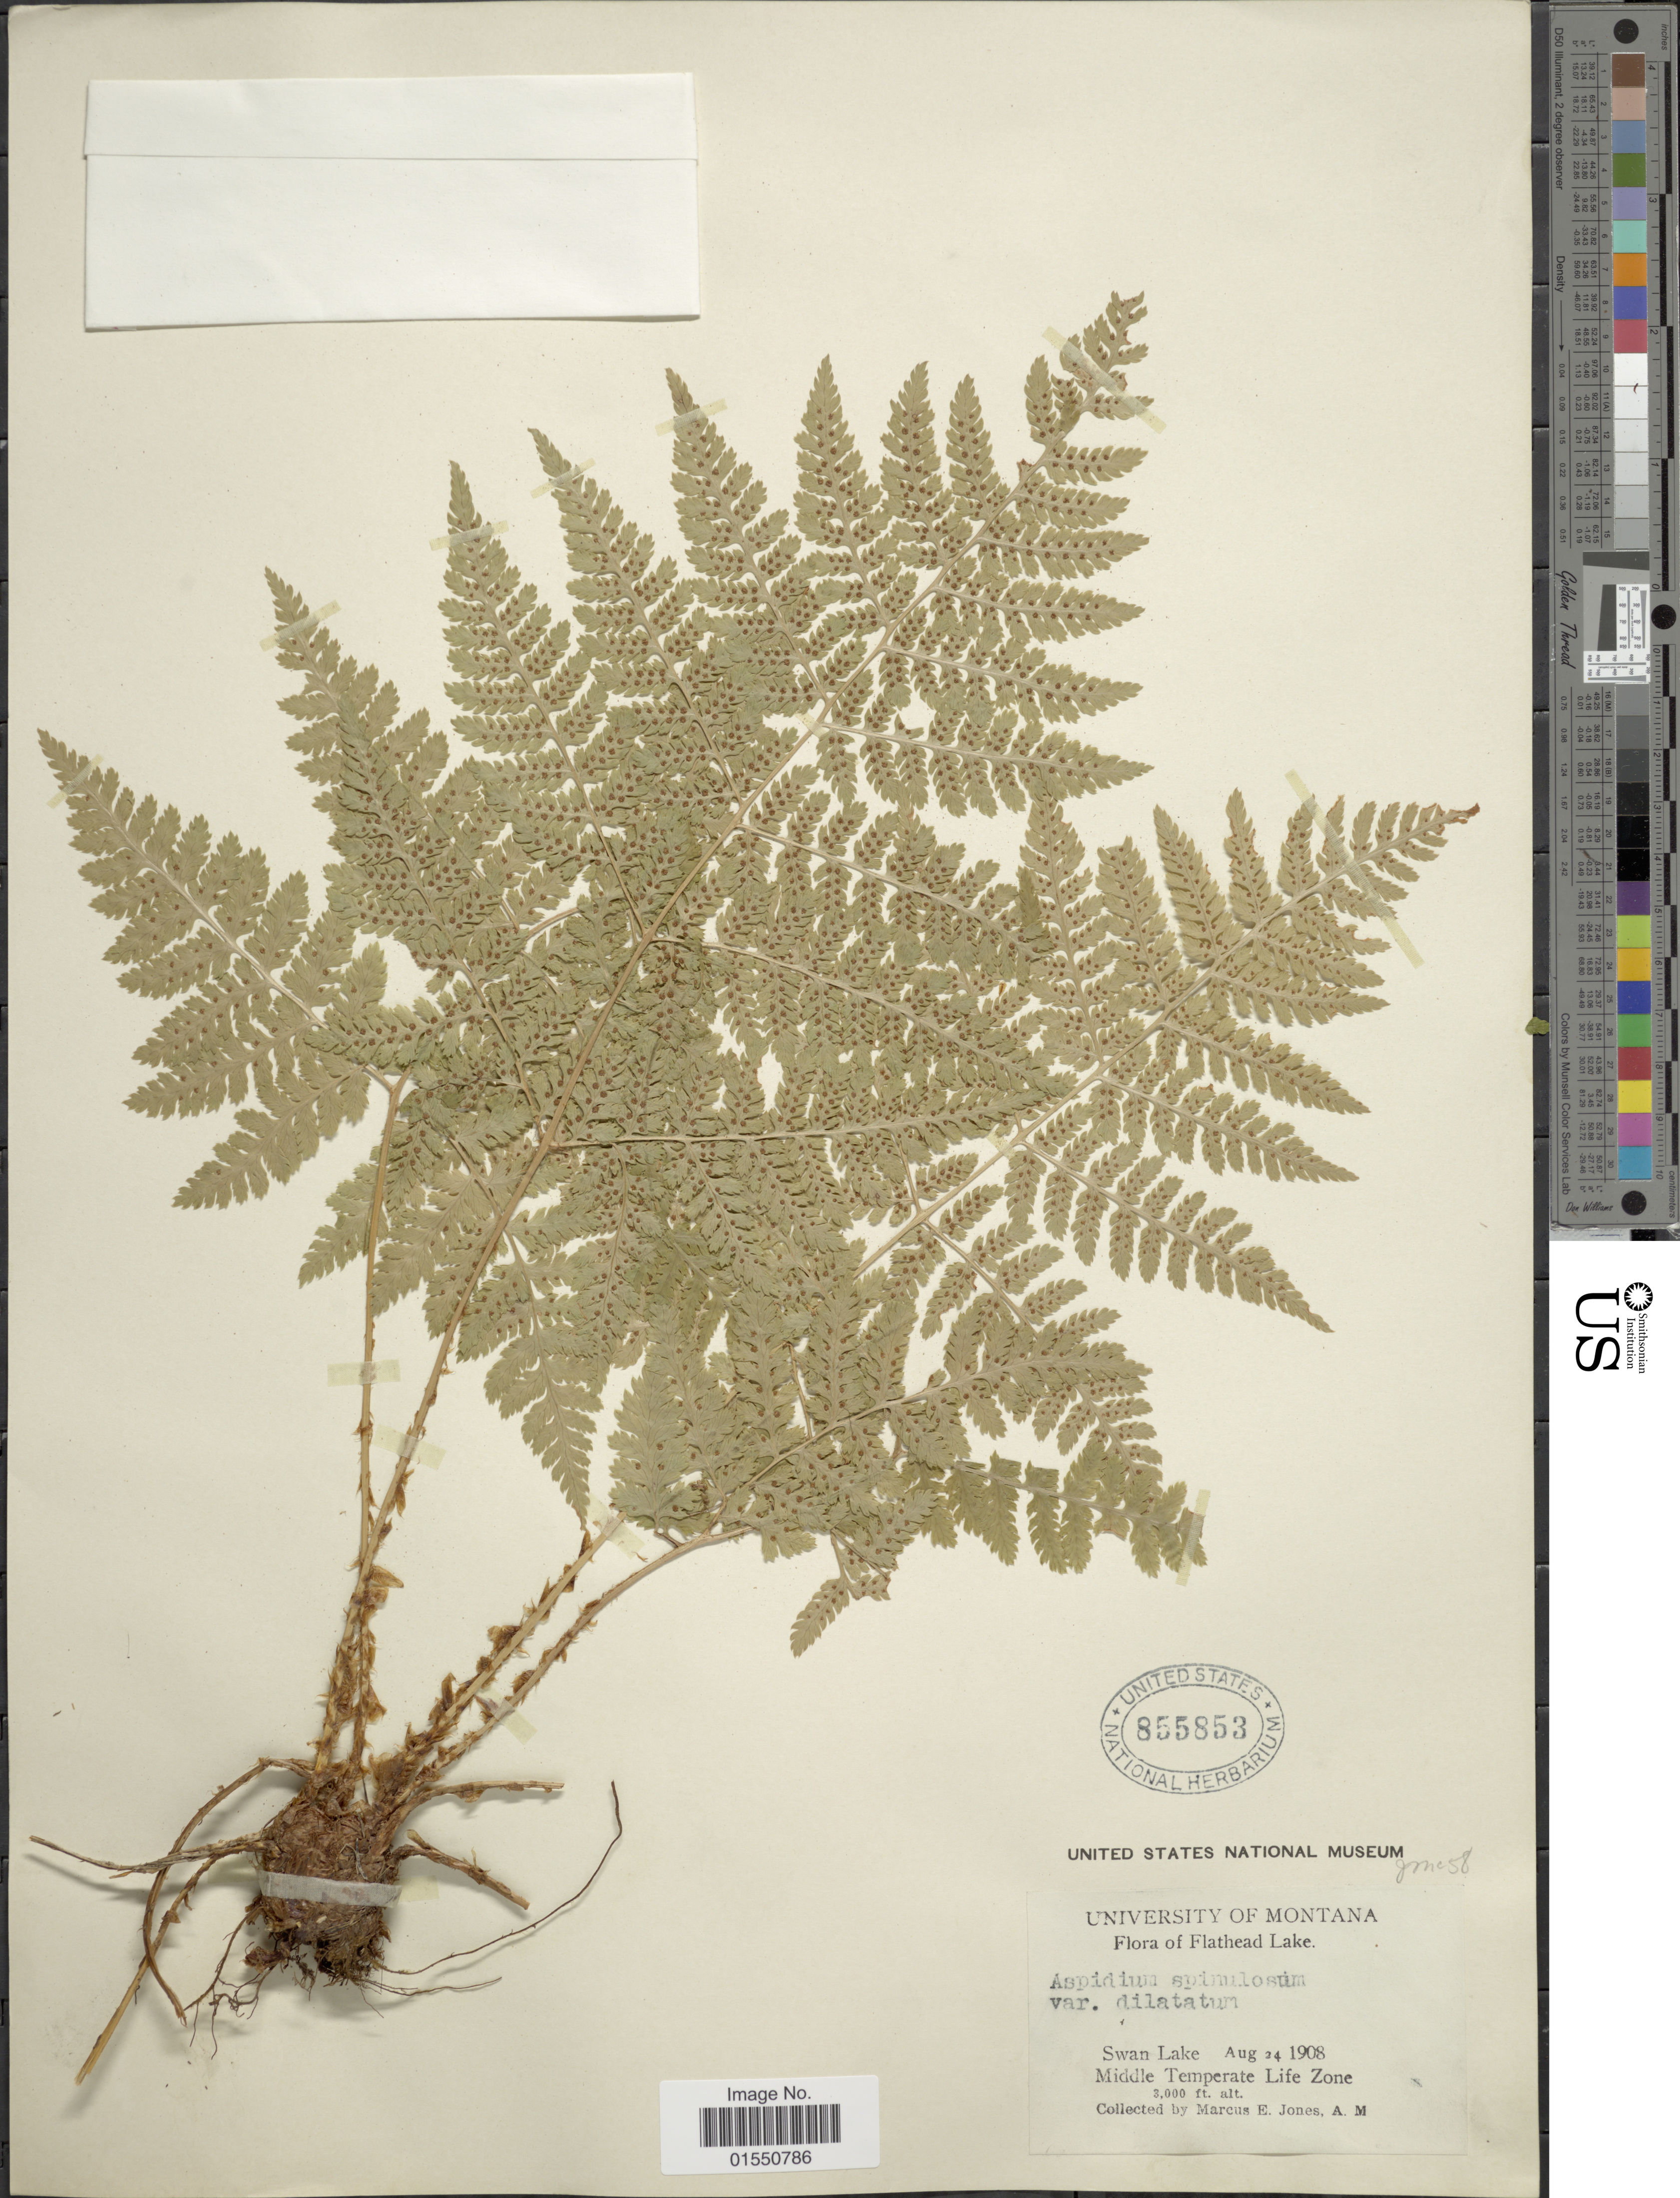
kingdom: Plantae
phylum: Tracheophyta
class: Polypodiopsida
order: Polypodiales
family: Dryopteridaceae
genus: Dryopteris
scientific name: Dryopteris expansa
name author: (C. Presl) Fraser-Jenk. & Jermy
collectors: M. E. Jones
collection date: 1908-08-24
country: United States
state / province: Montana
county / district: Lake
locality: Flathead Lake, Swan Lake, Middle Temperate Life Zone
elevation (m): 914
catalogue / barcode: US 855853